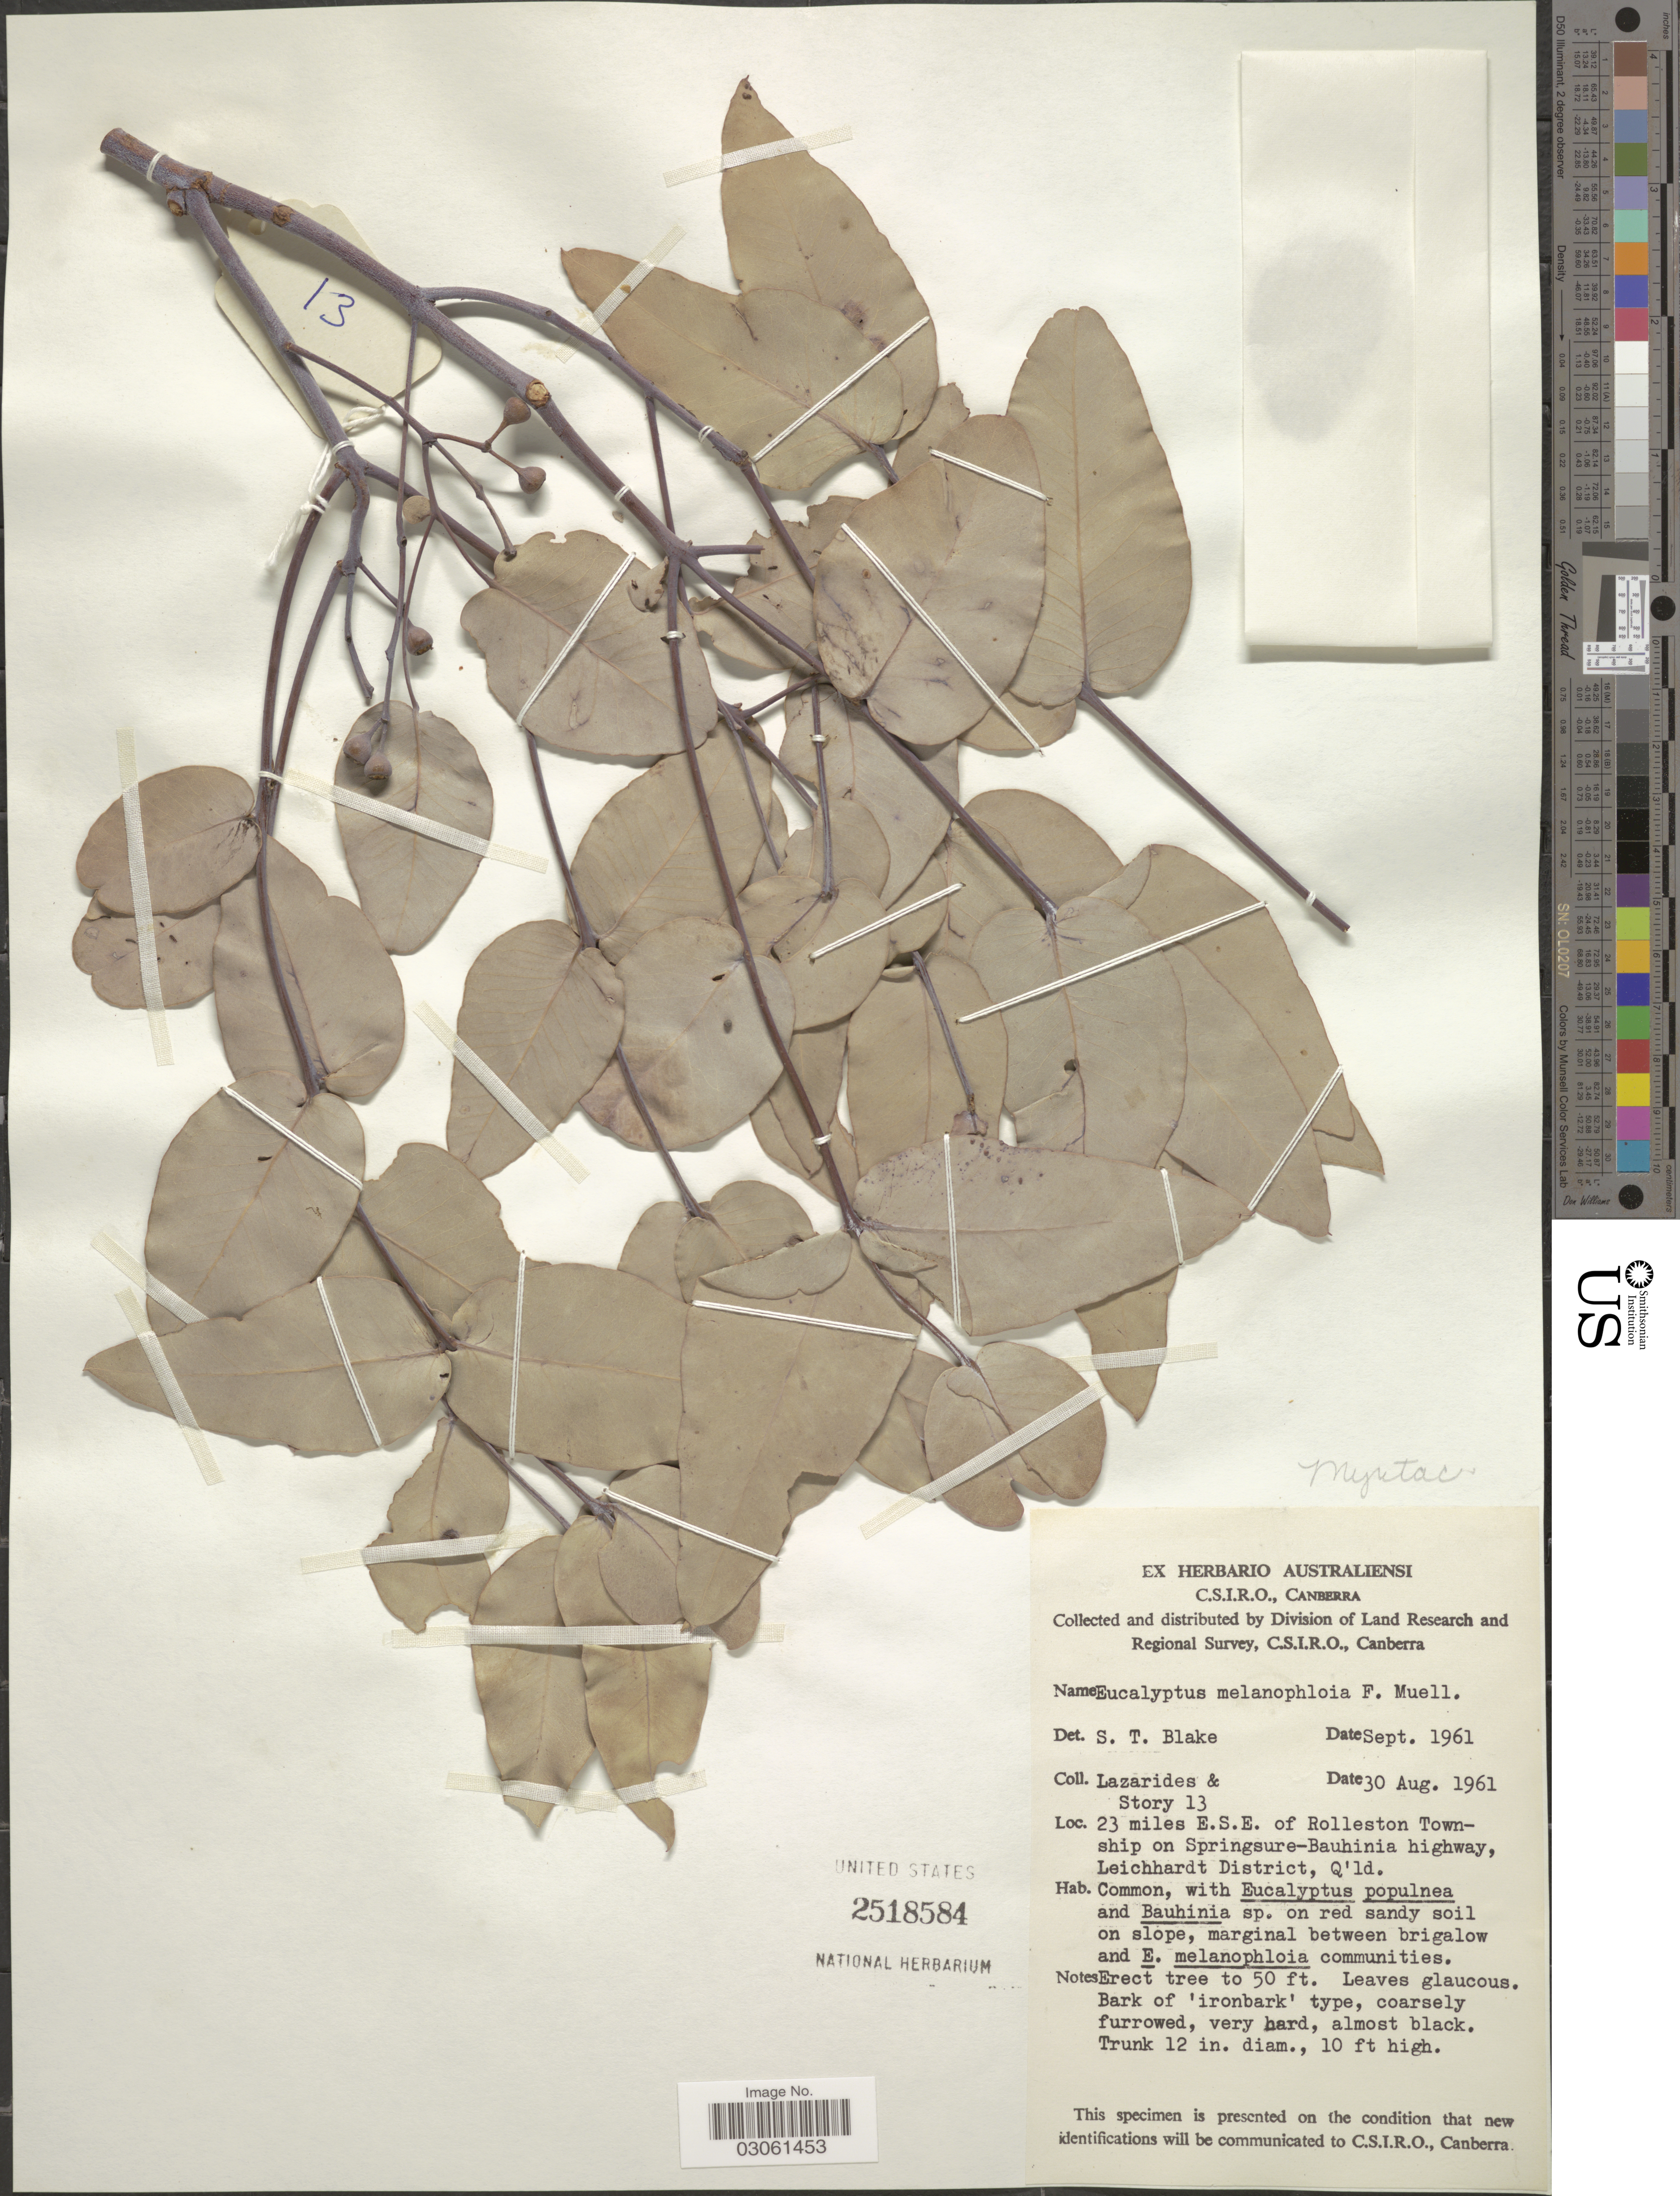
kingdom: Plantae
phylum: Tracheophyta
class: Magnoliopsida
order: Myrtales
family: Myrtaceae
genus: Eucalyptus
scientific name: Eucalyptus melanophloia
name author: F. Muell.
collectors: M. Lazarides & -. Story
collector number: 13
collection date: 1961-08-30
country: Australia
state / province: Queensland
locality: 23 miles E. S. E. of Rolleston Township on Springsure-Bauhinia highway, Leichhardt District, Q'ld.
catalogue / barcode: US 2518584